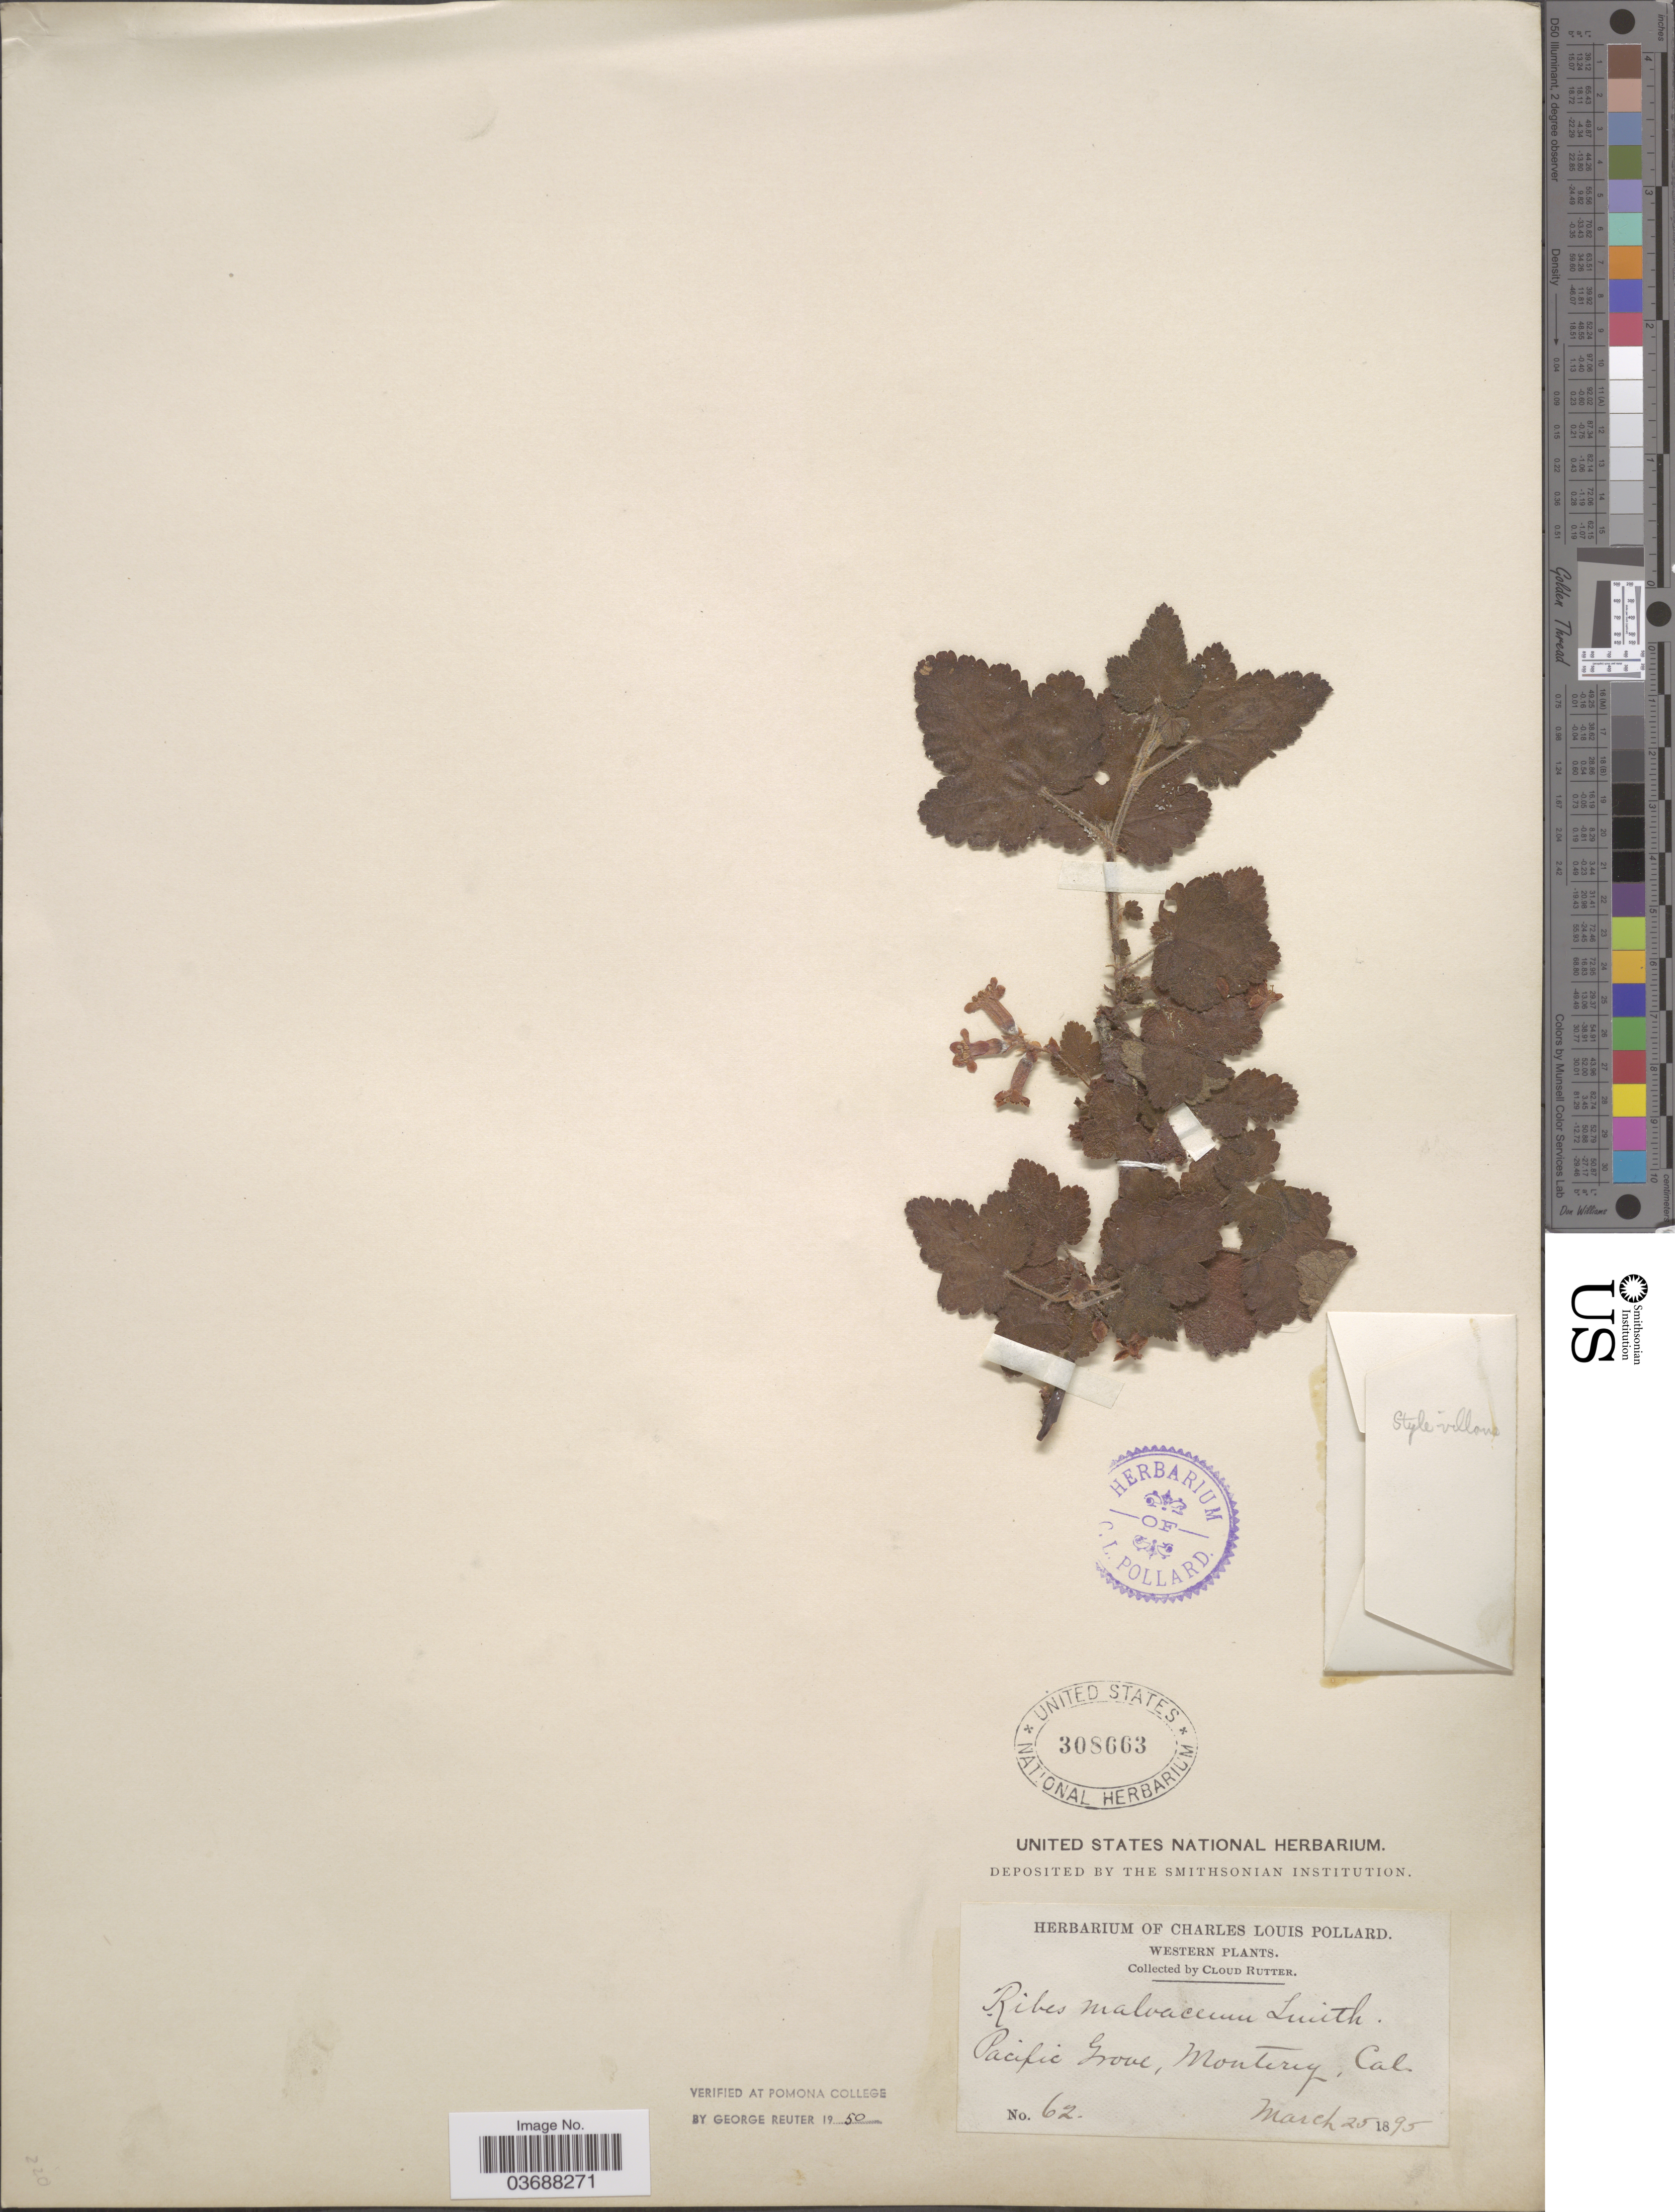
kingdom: Plantae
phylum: Tracheophyta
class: Magnoliopsida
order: Saxifragales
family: Grossulariaceae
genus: Ribes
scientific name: Ribes malvaceum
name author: Sm.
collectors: C. Rutter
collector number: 62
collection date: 1895-03-25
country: United States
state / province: California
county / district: Monterey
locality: Western. Pacific Grove, Monterey.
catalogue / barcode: US 308663